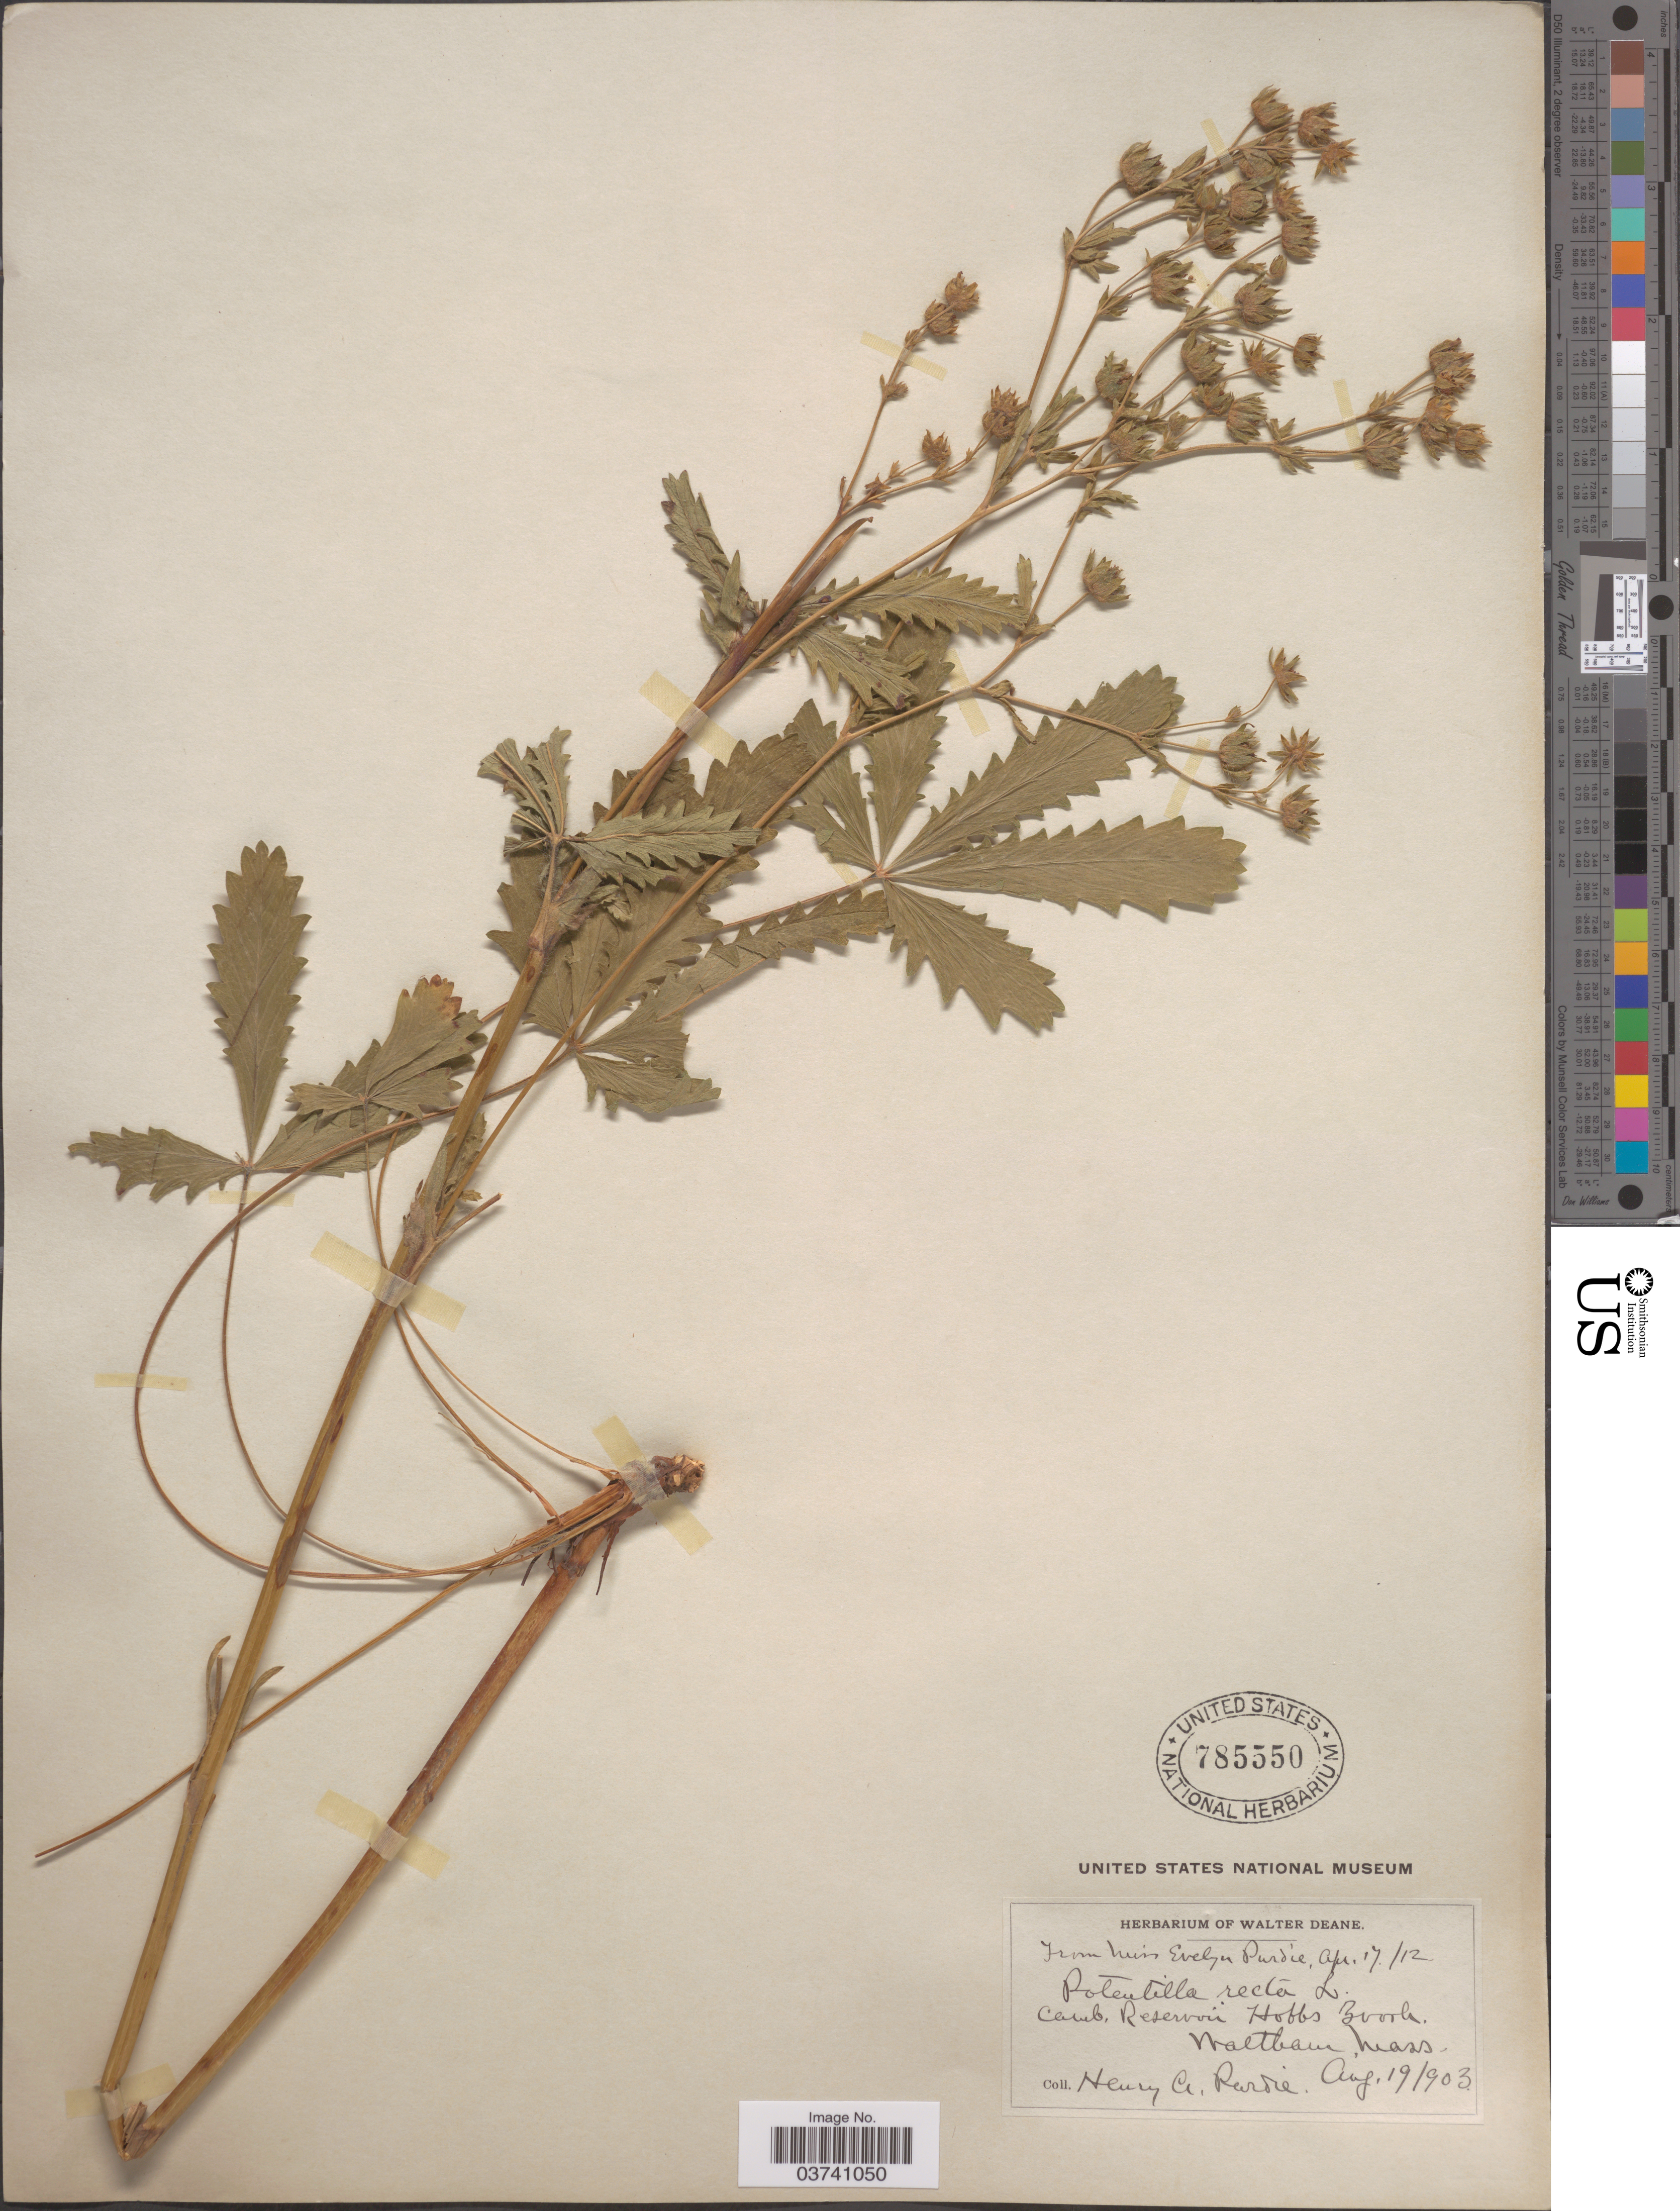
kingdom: Plantae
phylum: Tracheophyta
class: Magnoliopsida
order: Rosales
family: Rosaceae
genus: Potentilla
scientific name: Potentilla recta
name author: L.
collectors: H. Purdie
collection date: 1903-08-19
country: United States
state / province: Massachusetts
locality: Camb. Reservoir Hobbs Brook. Waltham.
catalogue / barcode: US 785550